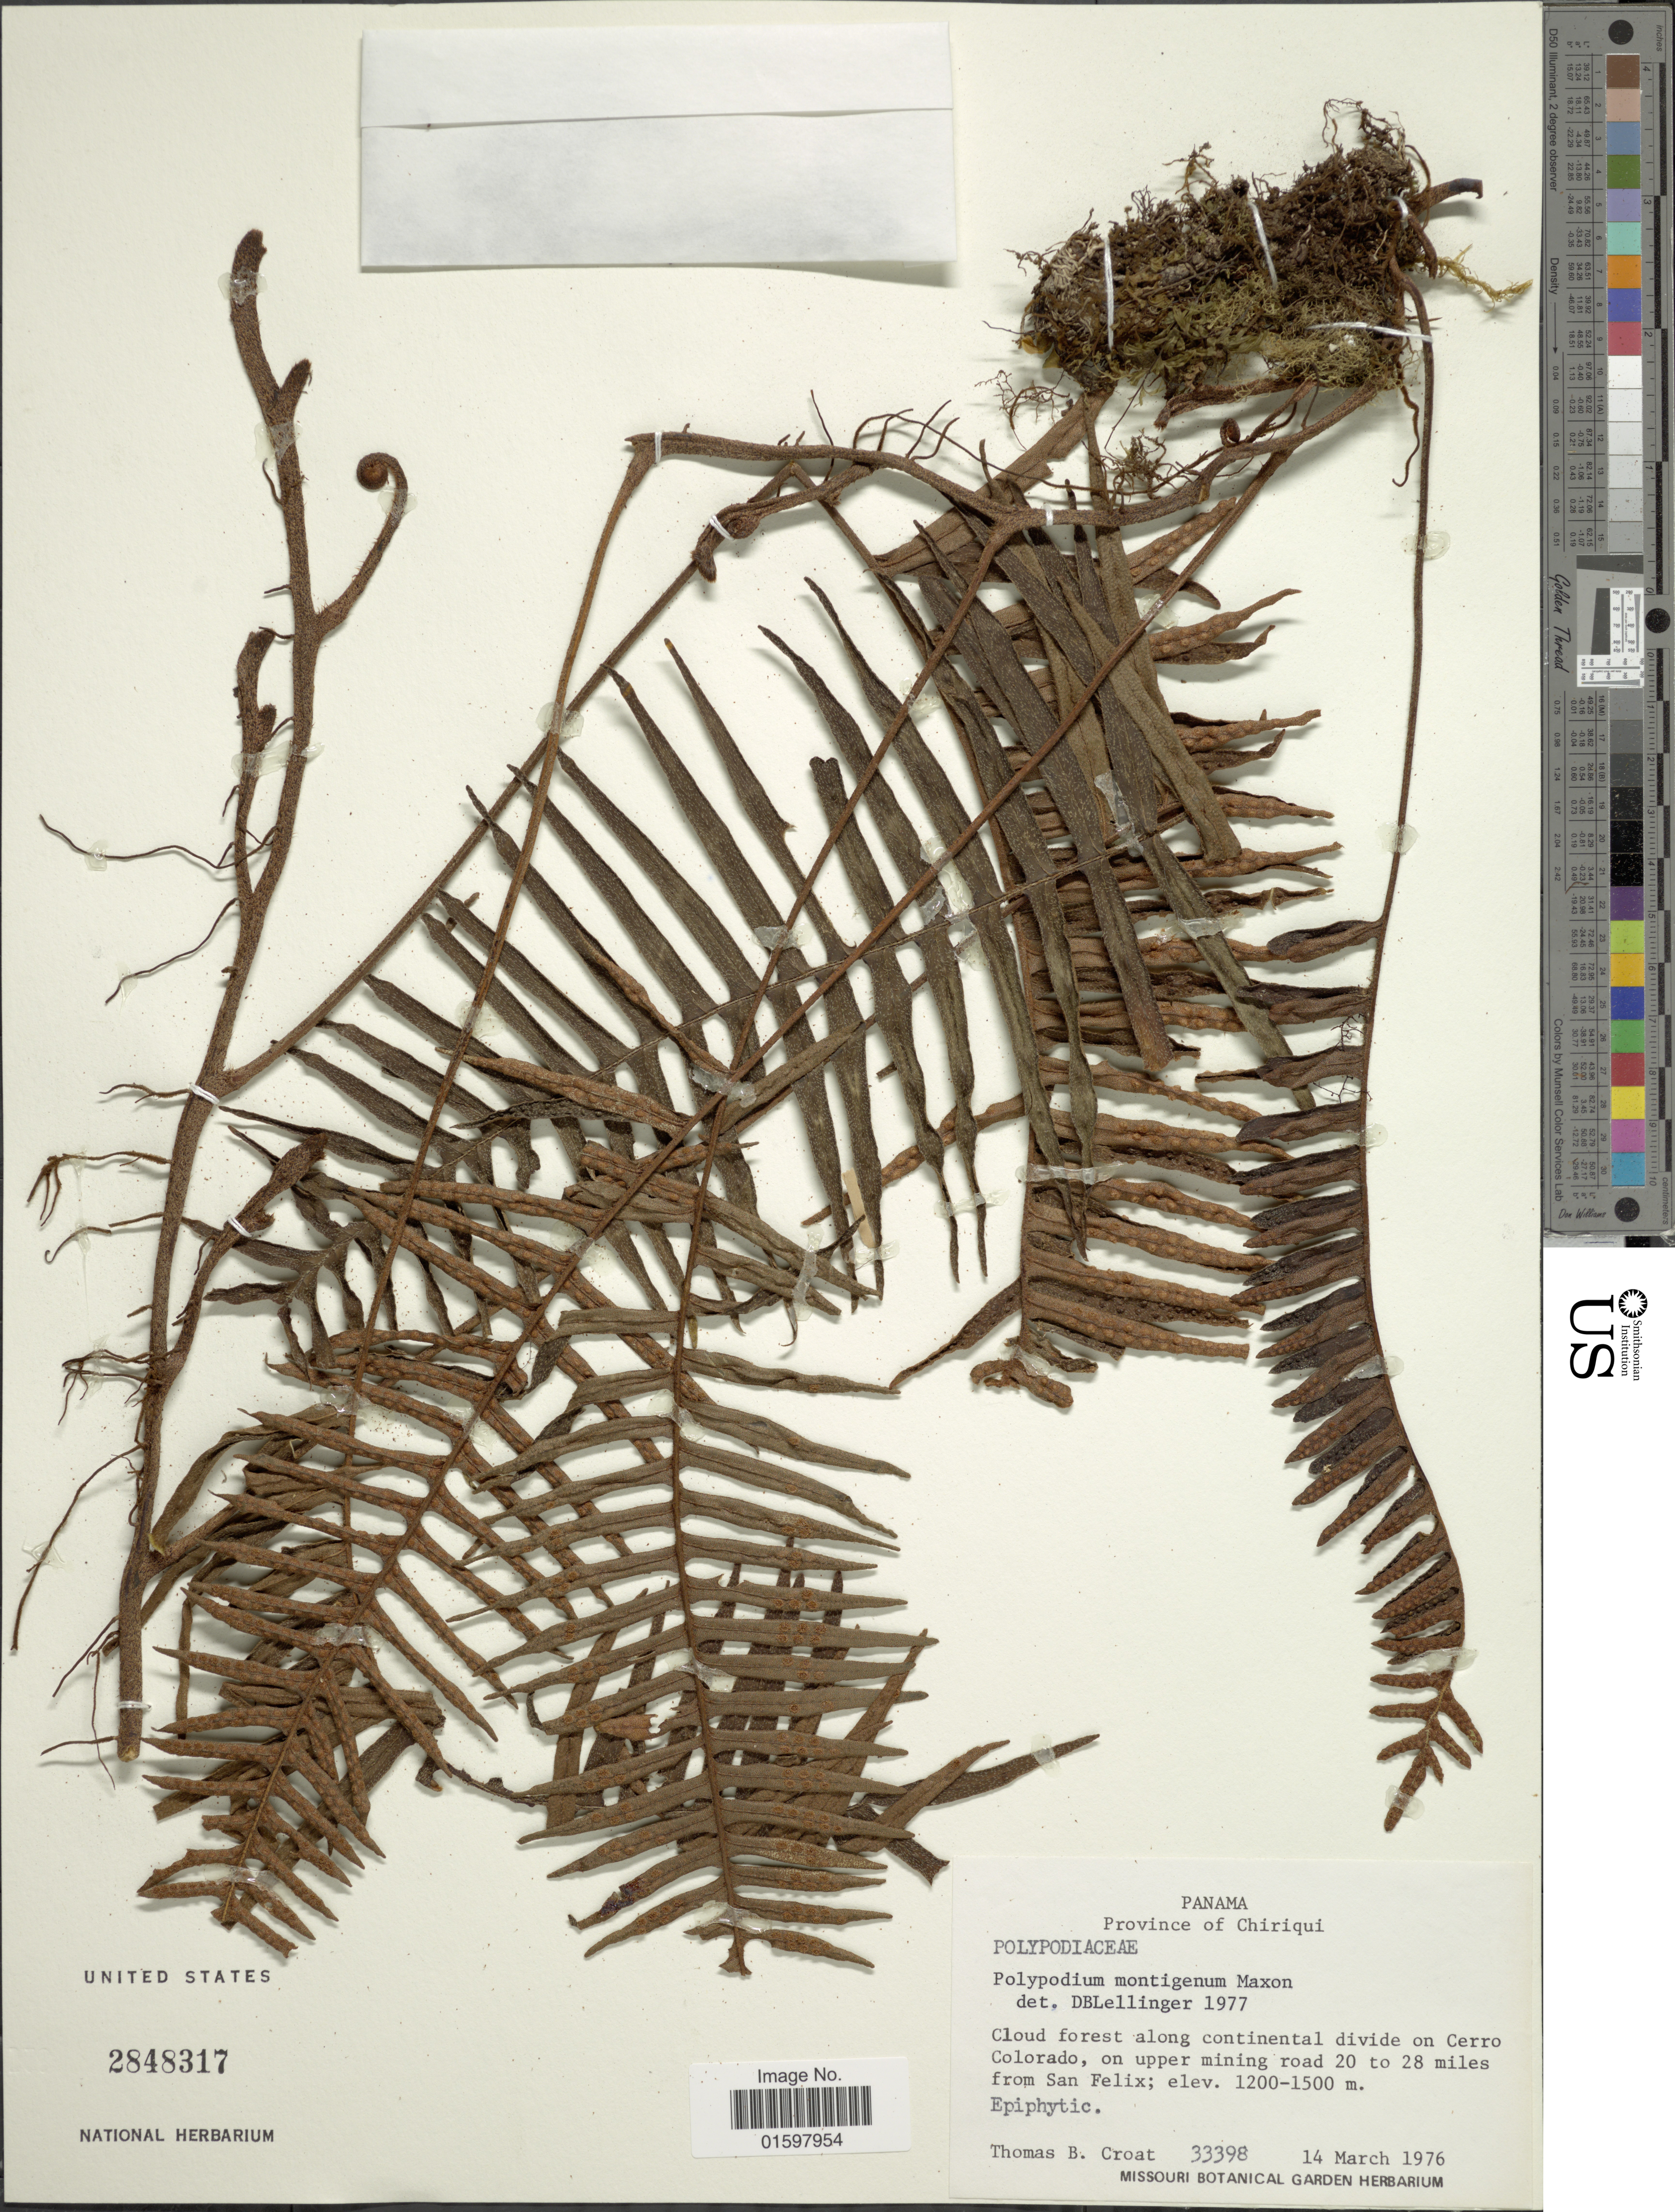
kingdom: Plantae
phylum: Tracheophyta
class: Polypodiopsida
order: Polypodiales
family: Polypodiaceae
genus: Pleopeltis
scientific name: Pleopeltis montigena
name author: (Maxon) A.R. Sm. & Tejero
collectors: T. B. Croat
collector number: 33398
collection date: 1976-03-14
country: Panama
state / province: Chiriqui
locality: Cloud forest along continental divide on Cerro Colorado, on upper mining road 20 to 28 miles from San Felix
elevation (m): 1200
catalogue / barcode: US 2848317